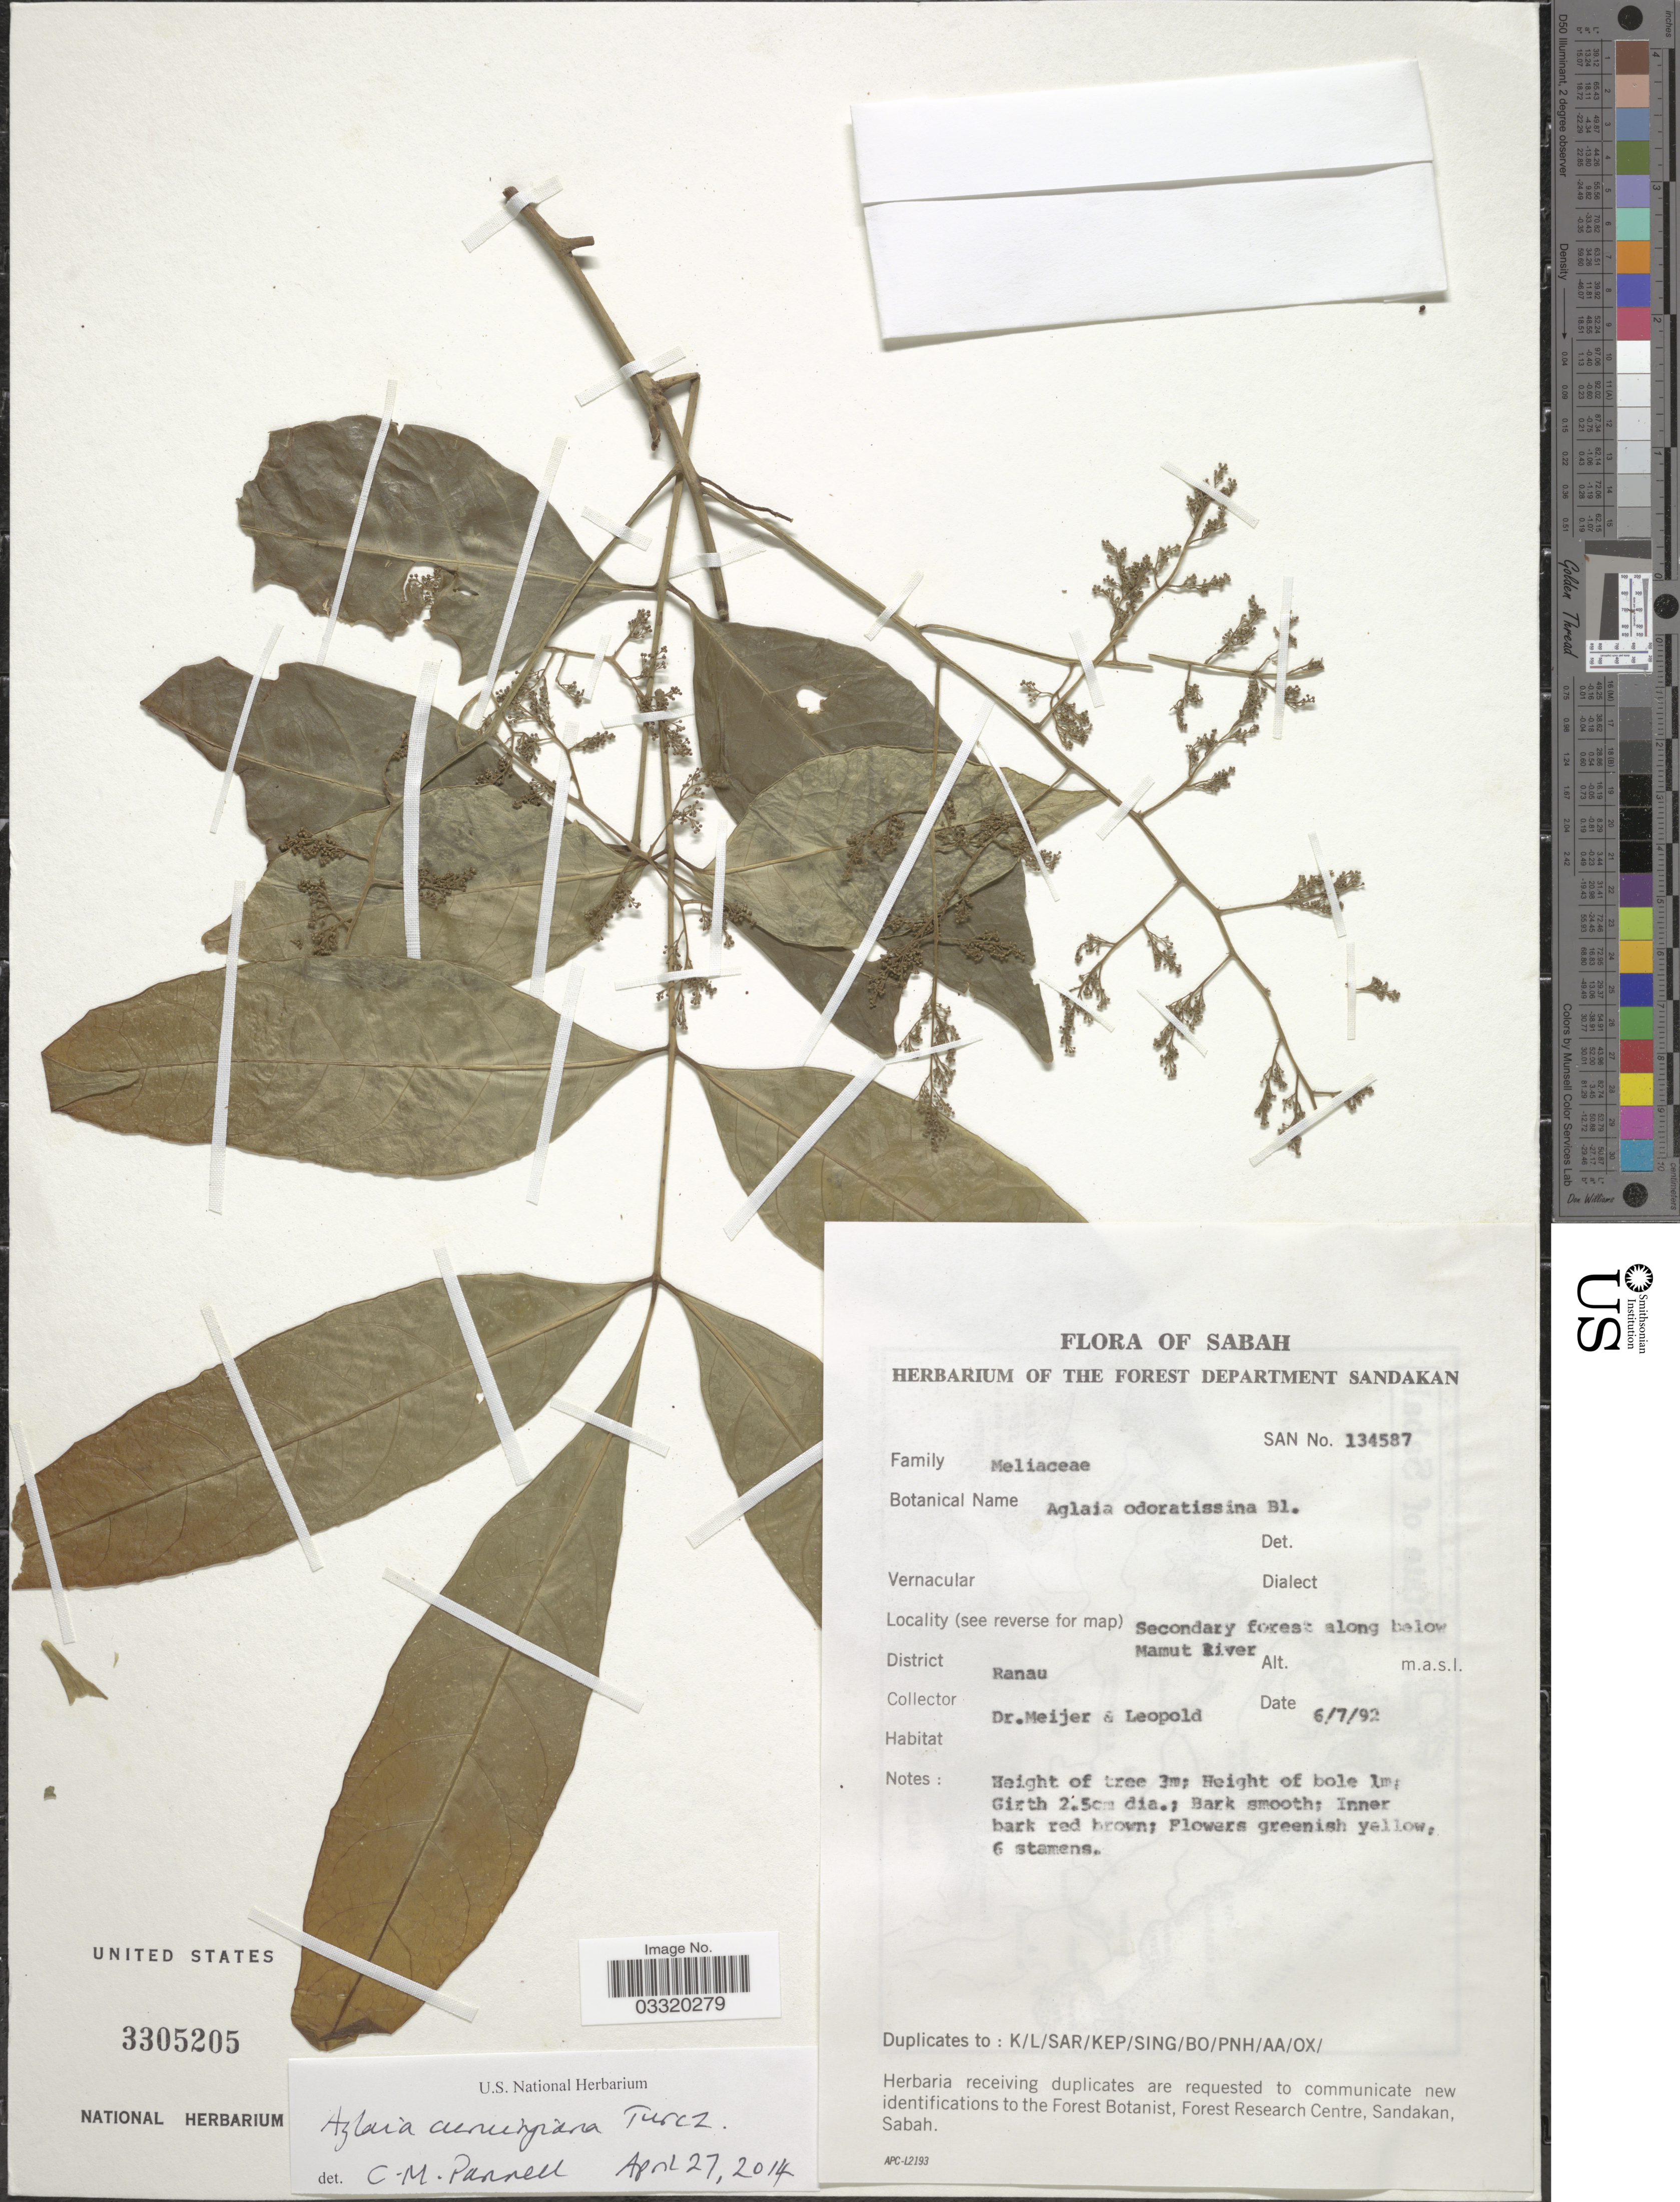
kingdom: Plantae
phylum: Tracheophyta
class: Magnoliopsida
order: Sapindales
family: Meliaceae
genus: Aglaia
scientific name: Aglaia cumingiana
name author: Turcz.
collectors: -- Meijer & -. Leopold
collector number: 134587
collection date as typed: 6/7/92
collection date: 1992-07-06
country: Malaysia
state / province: Sabah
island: Borneo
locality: Secondary forest along below Mamut River. Ranau.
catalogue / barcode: US 3305205